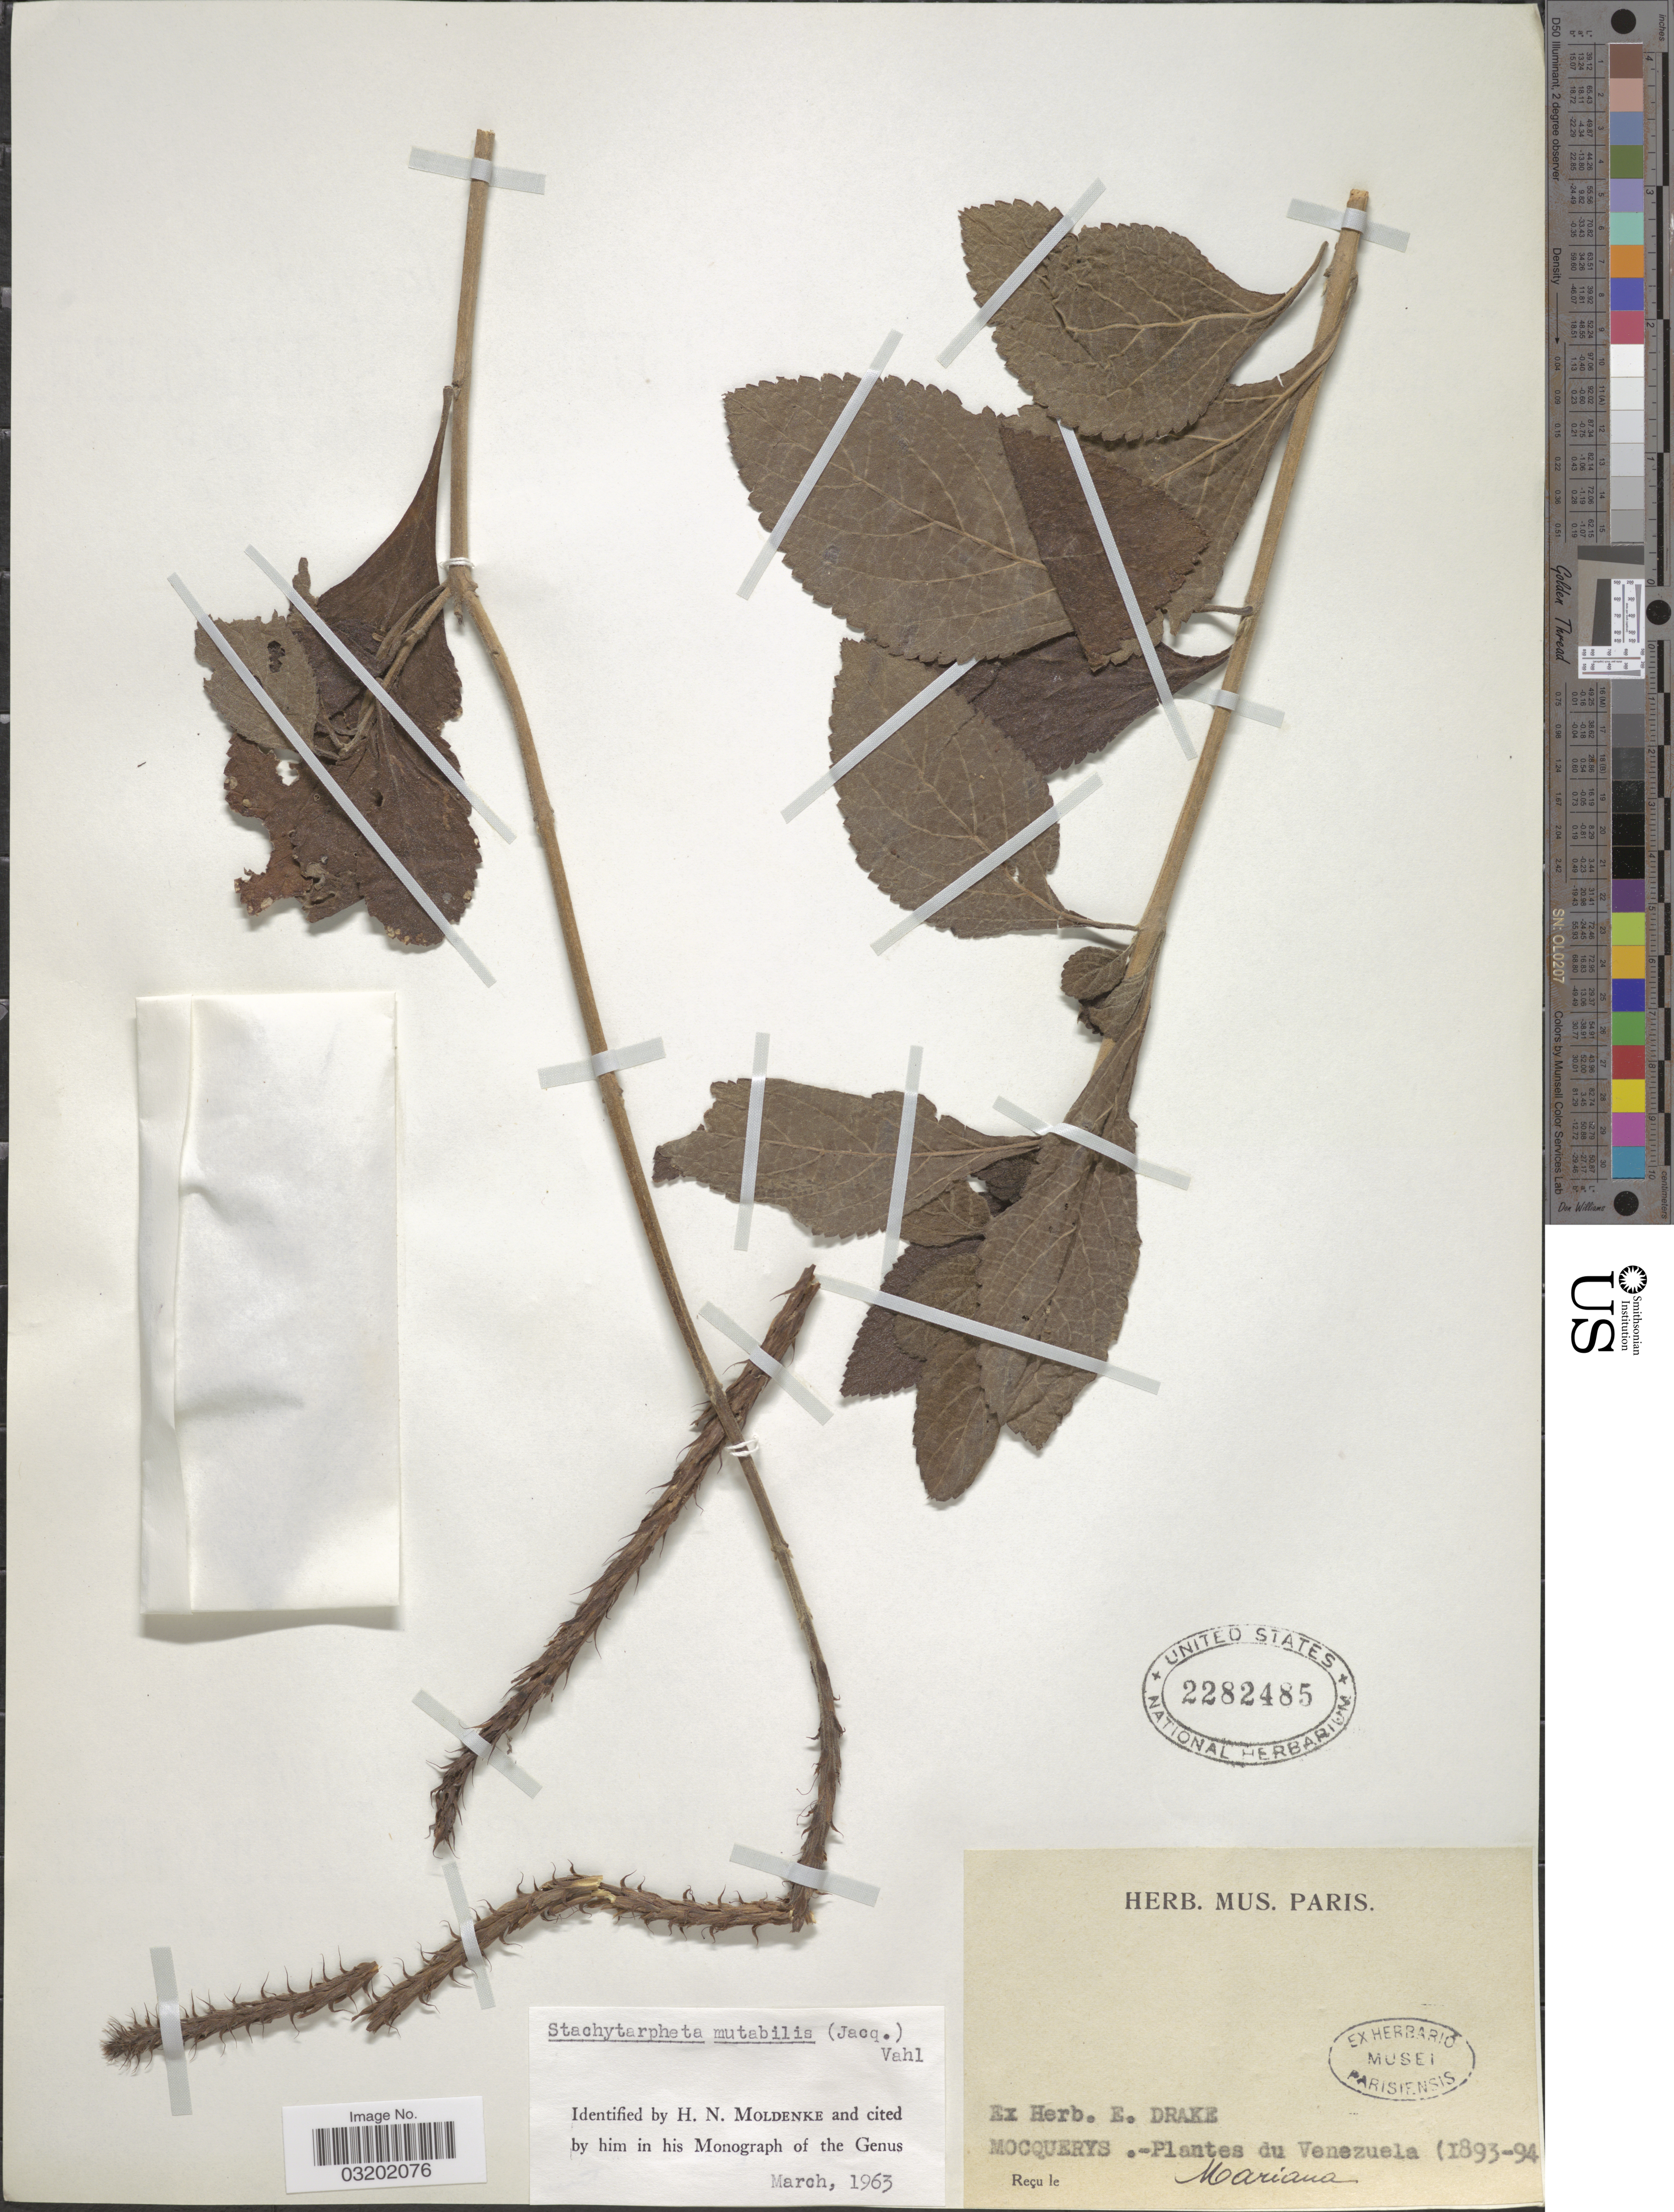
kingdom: Plantae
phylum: Tracheophyta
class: Magnoliopsida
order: Lamiales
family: Verbenaceae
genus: Stachytarpheta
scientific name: Stachytarpheta mutabilis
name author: (Jacq.) Vahl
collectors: A. Mocquerys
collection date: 1893/1894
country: Venezuela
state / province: Carabobo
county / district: Diego Ibarra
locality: Mariara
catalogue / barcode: US 2282485